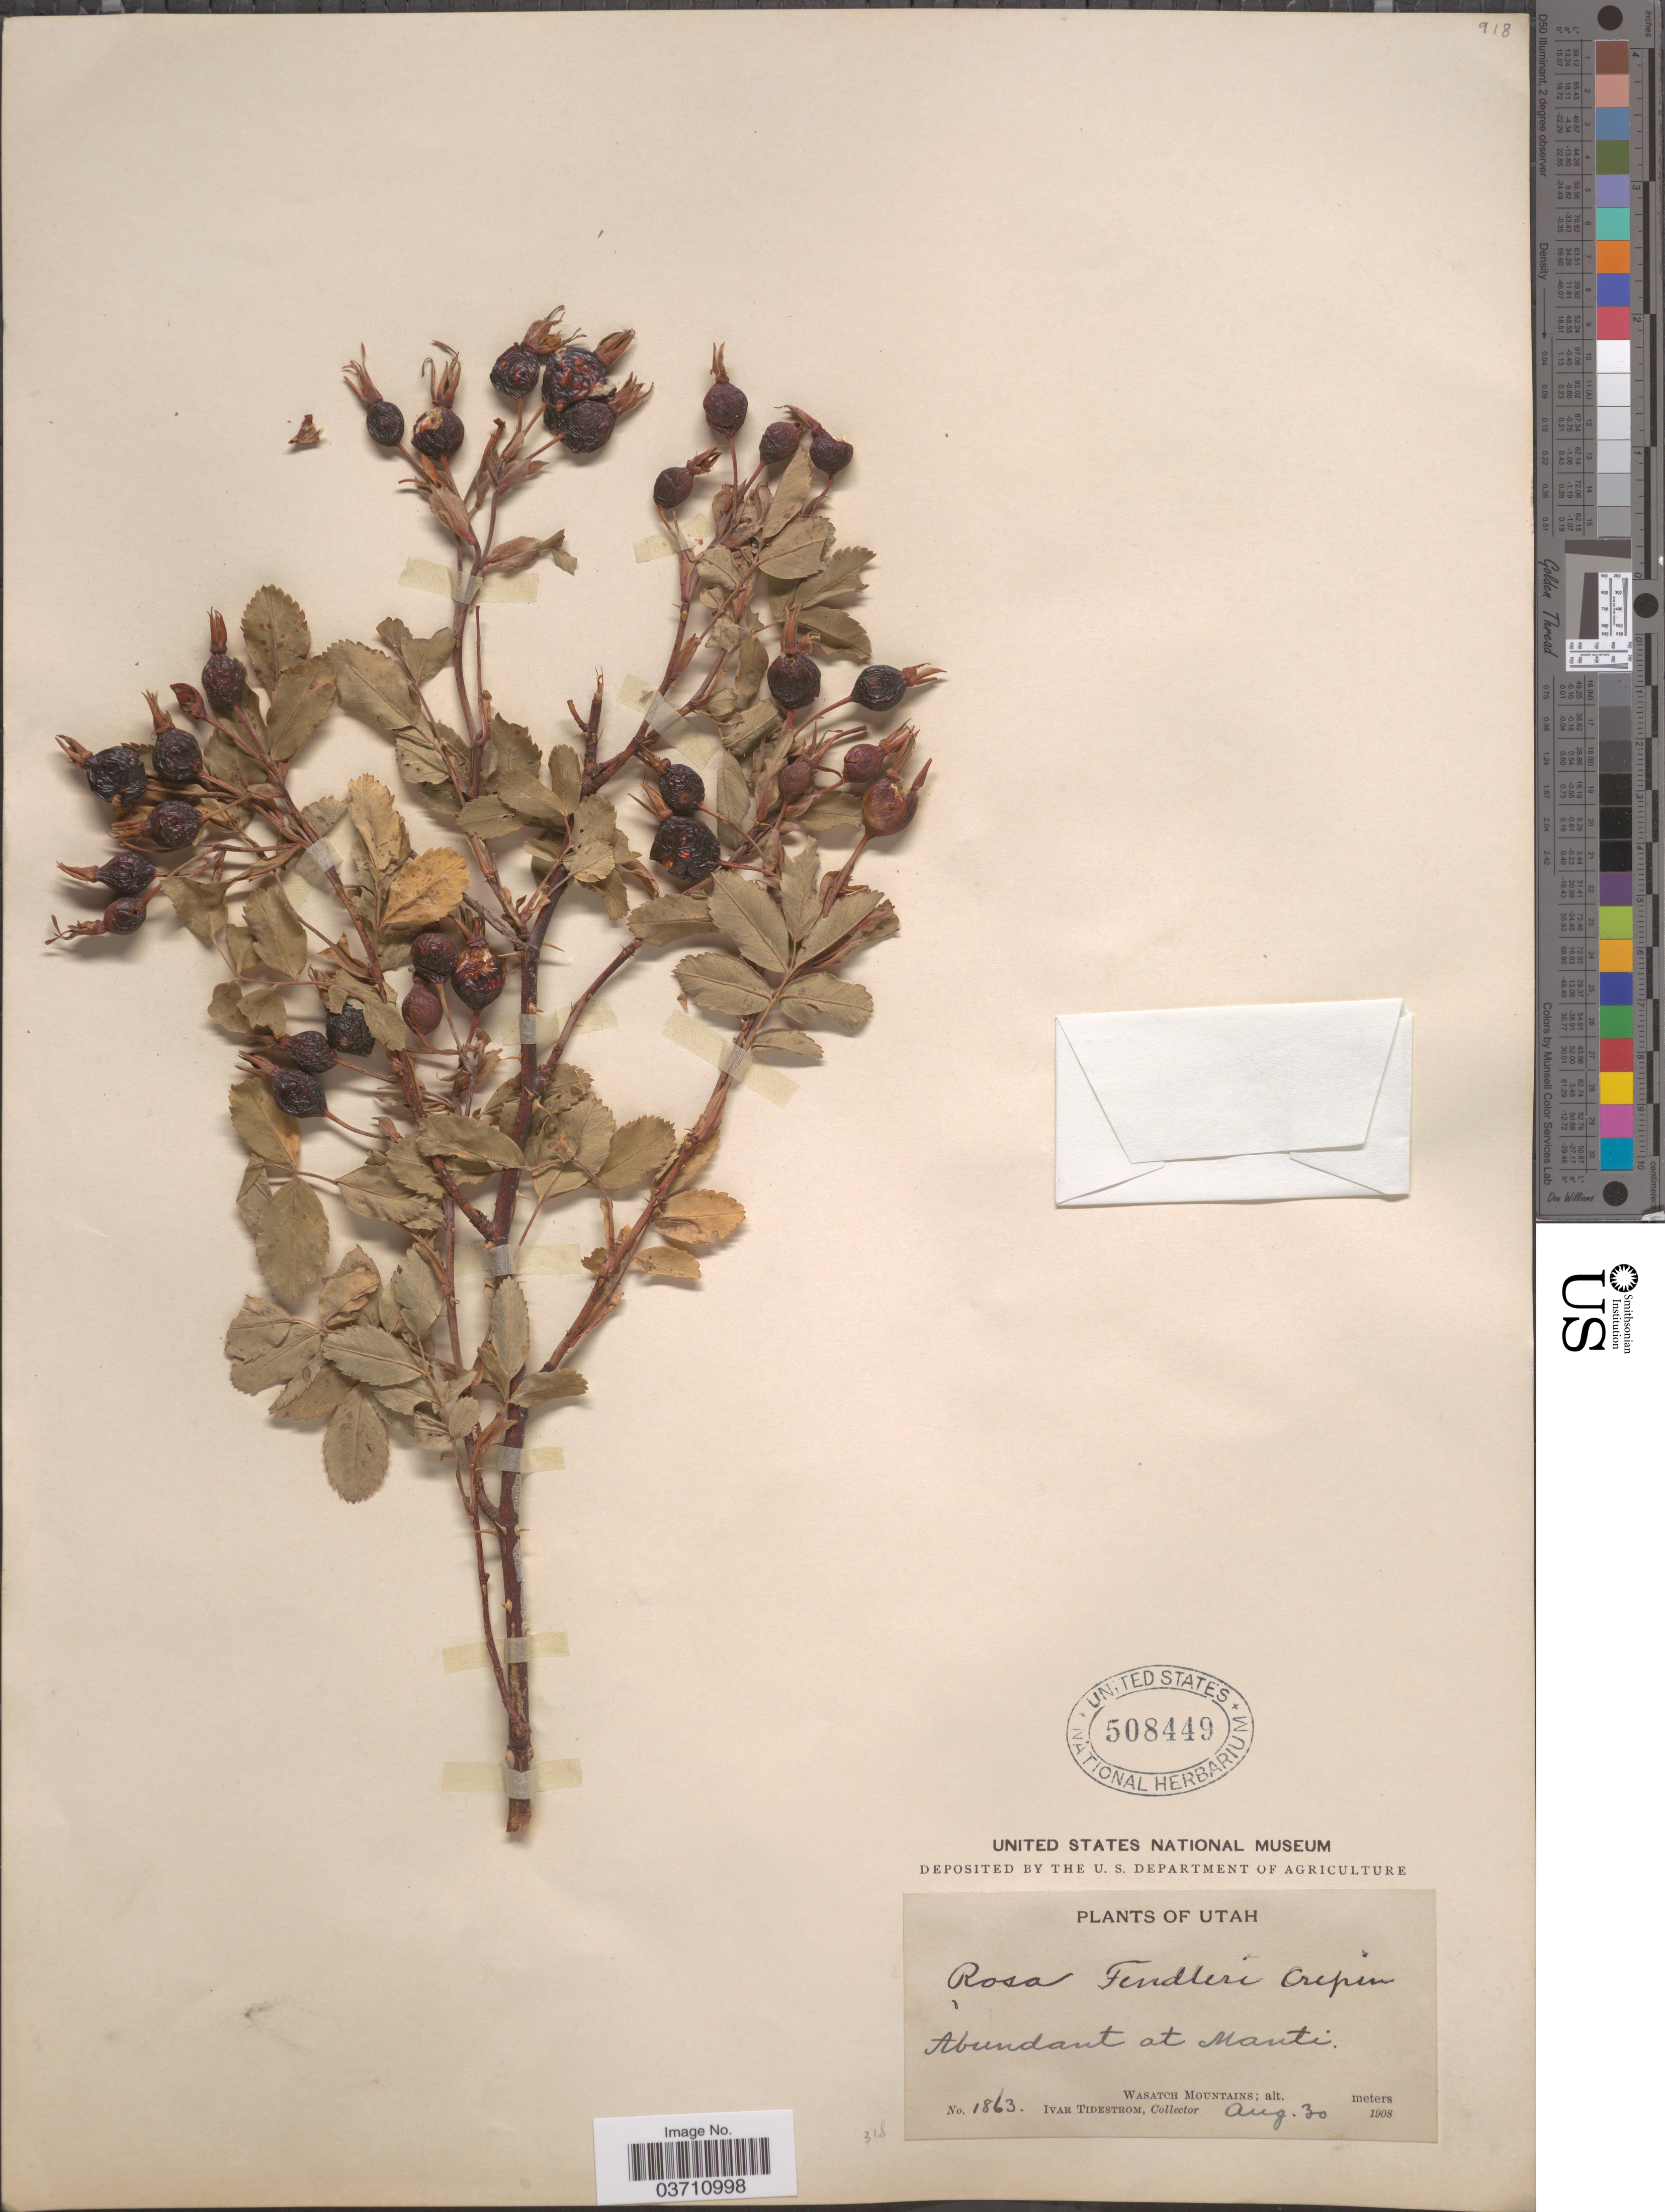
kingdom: Plantae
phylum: Tracheophyta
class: Magnoliopsida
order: Rosales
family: Rosaceae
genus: Rosa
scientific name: Rosa fendleri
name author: Crép.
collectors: I. F. Tidestrom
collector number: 1863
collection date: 1908-08-30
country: United States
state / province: Utah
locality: At Manti. Wasatch Mountains.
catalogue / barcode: US 508449